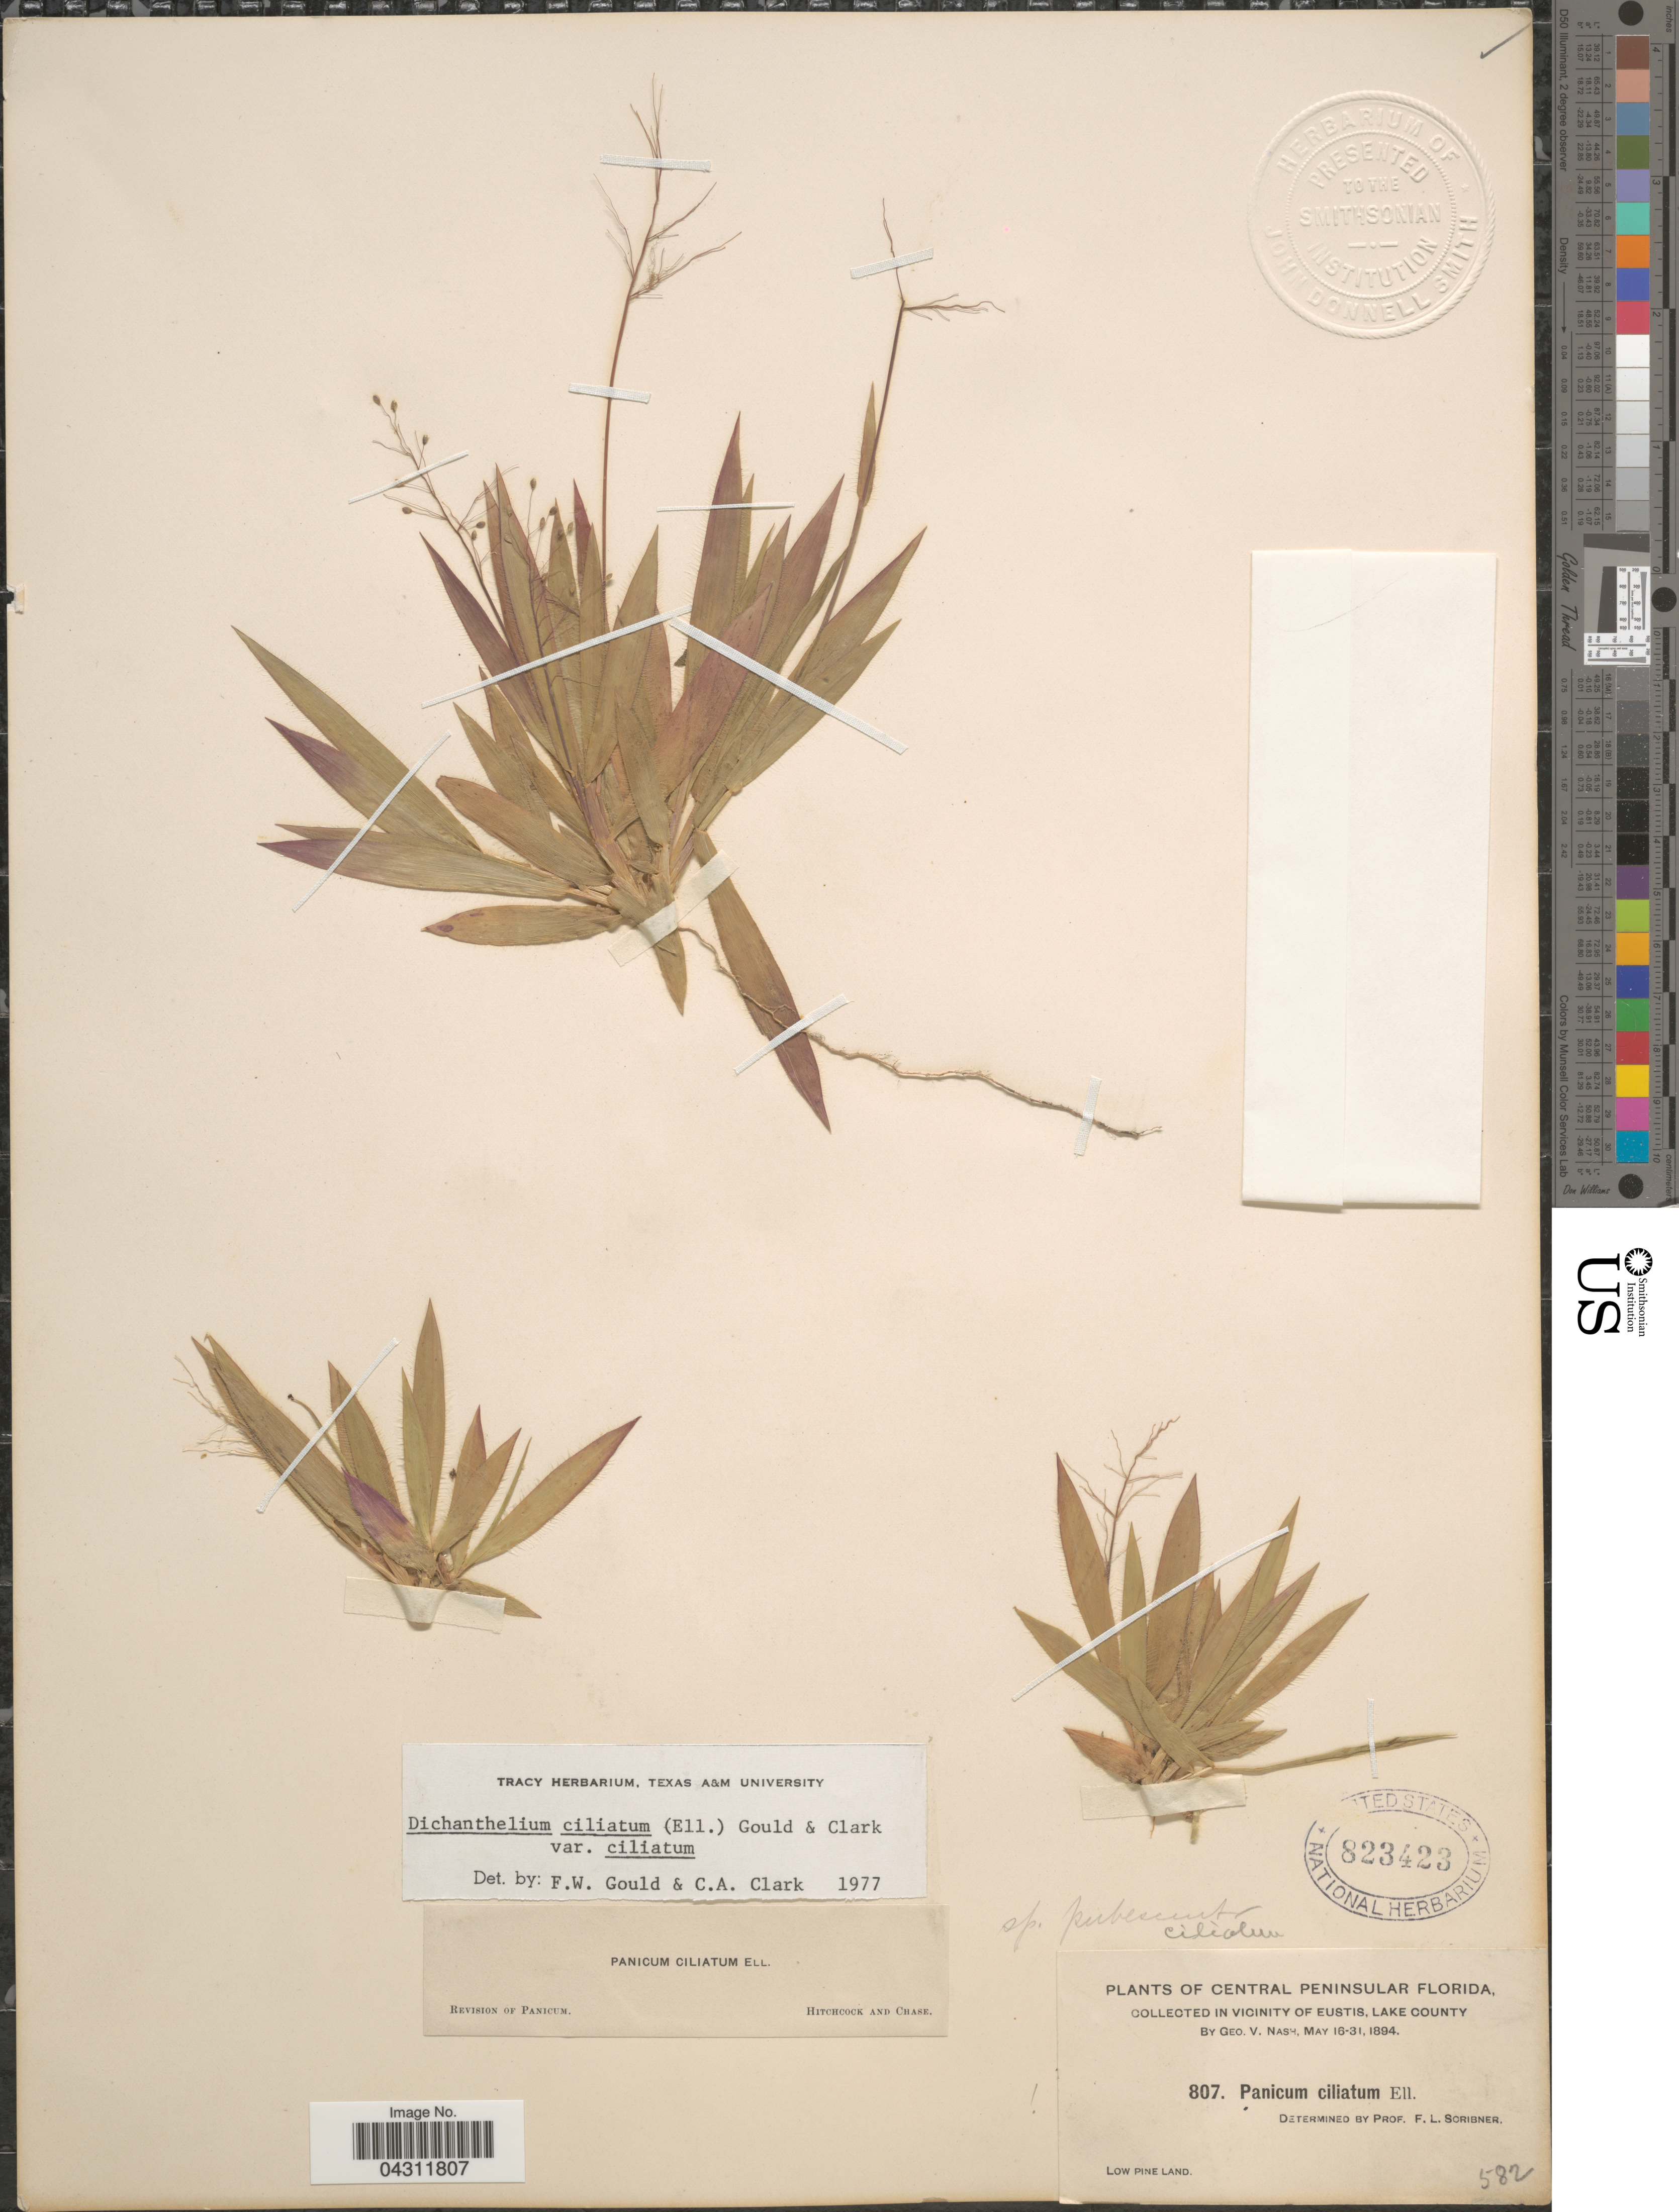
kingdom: Plantae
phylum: Tracheophyta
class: Liliopsida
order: Poales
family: Poaceae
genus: Dichanthelium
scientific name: Dichanthelium strigosum var. leucoblepharis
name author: (Trin.) Freckmann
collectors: G. V. Nash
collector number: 807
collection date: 1894-05-16/1894-05-31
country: United States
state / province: Florida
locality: Central Peninsular Florida. In vicinity of Eustis, Lake County.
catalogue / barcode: US 823423